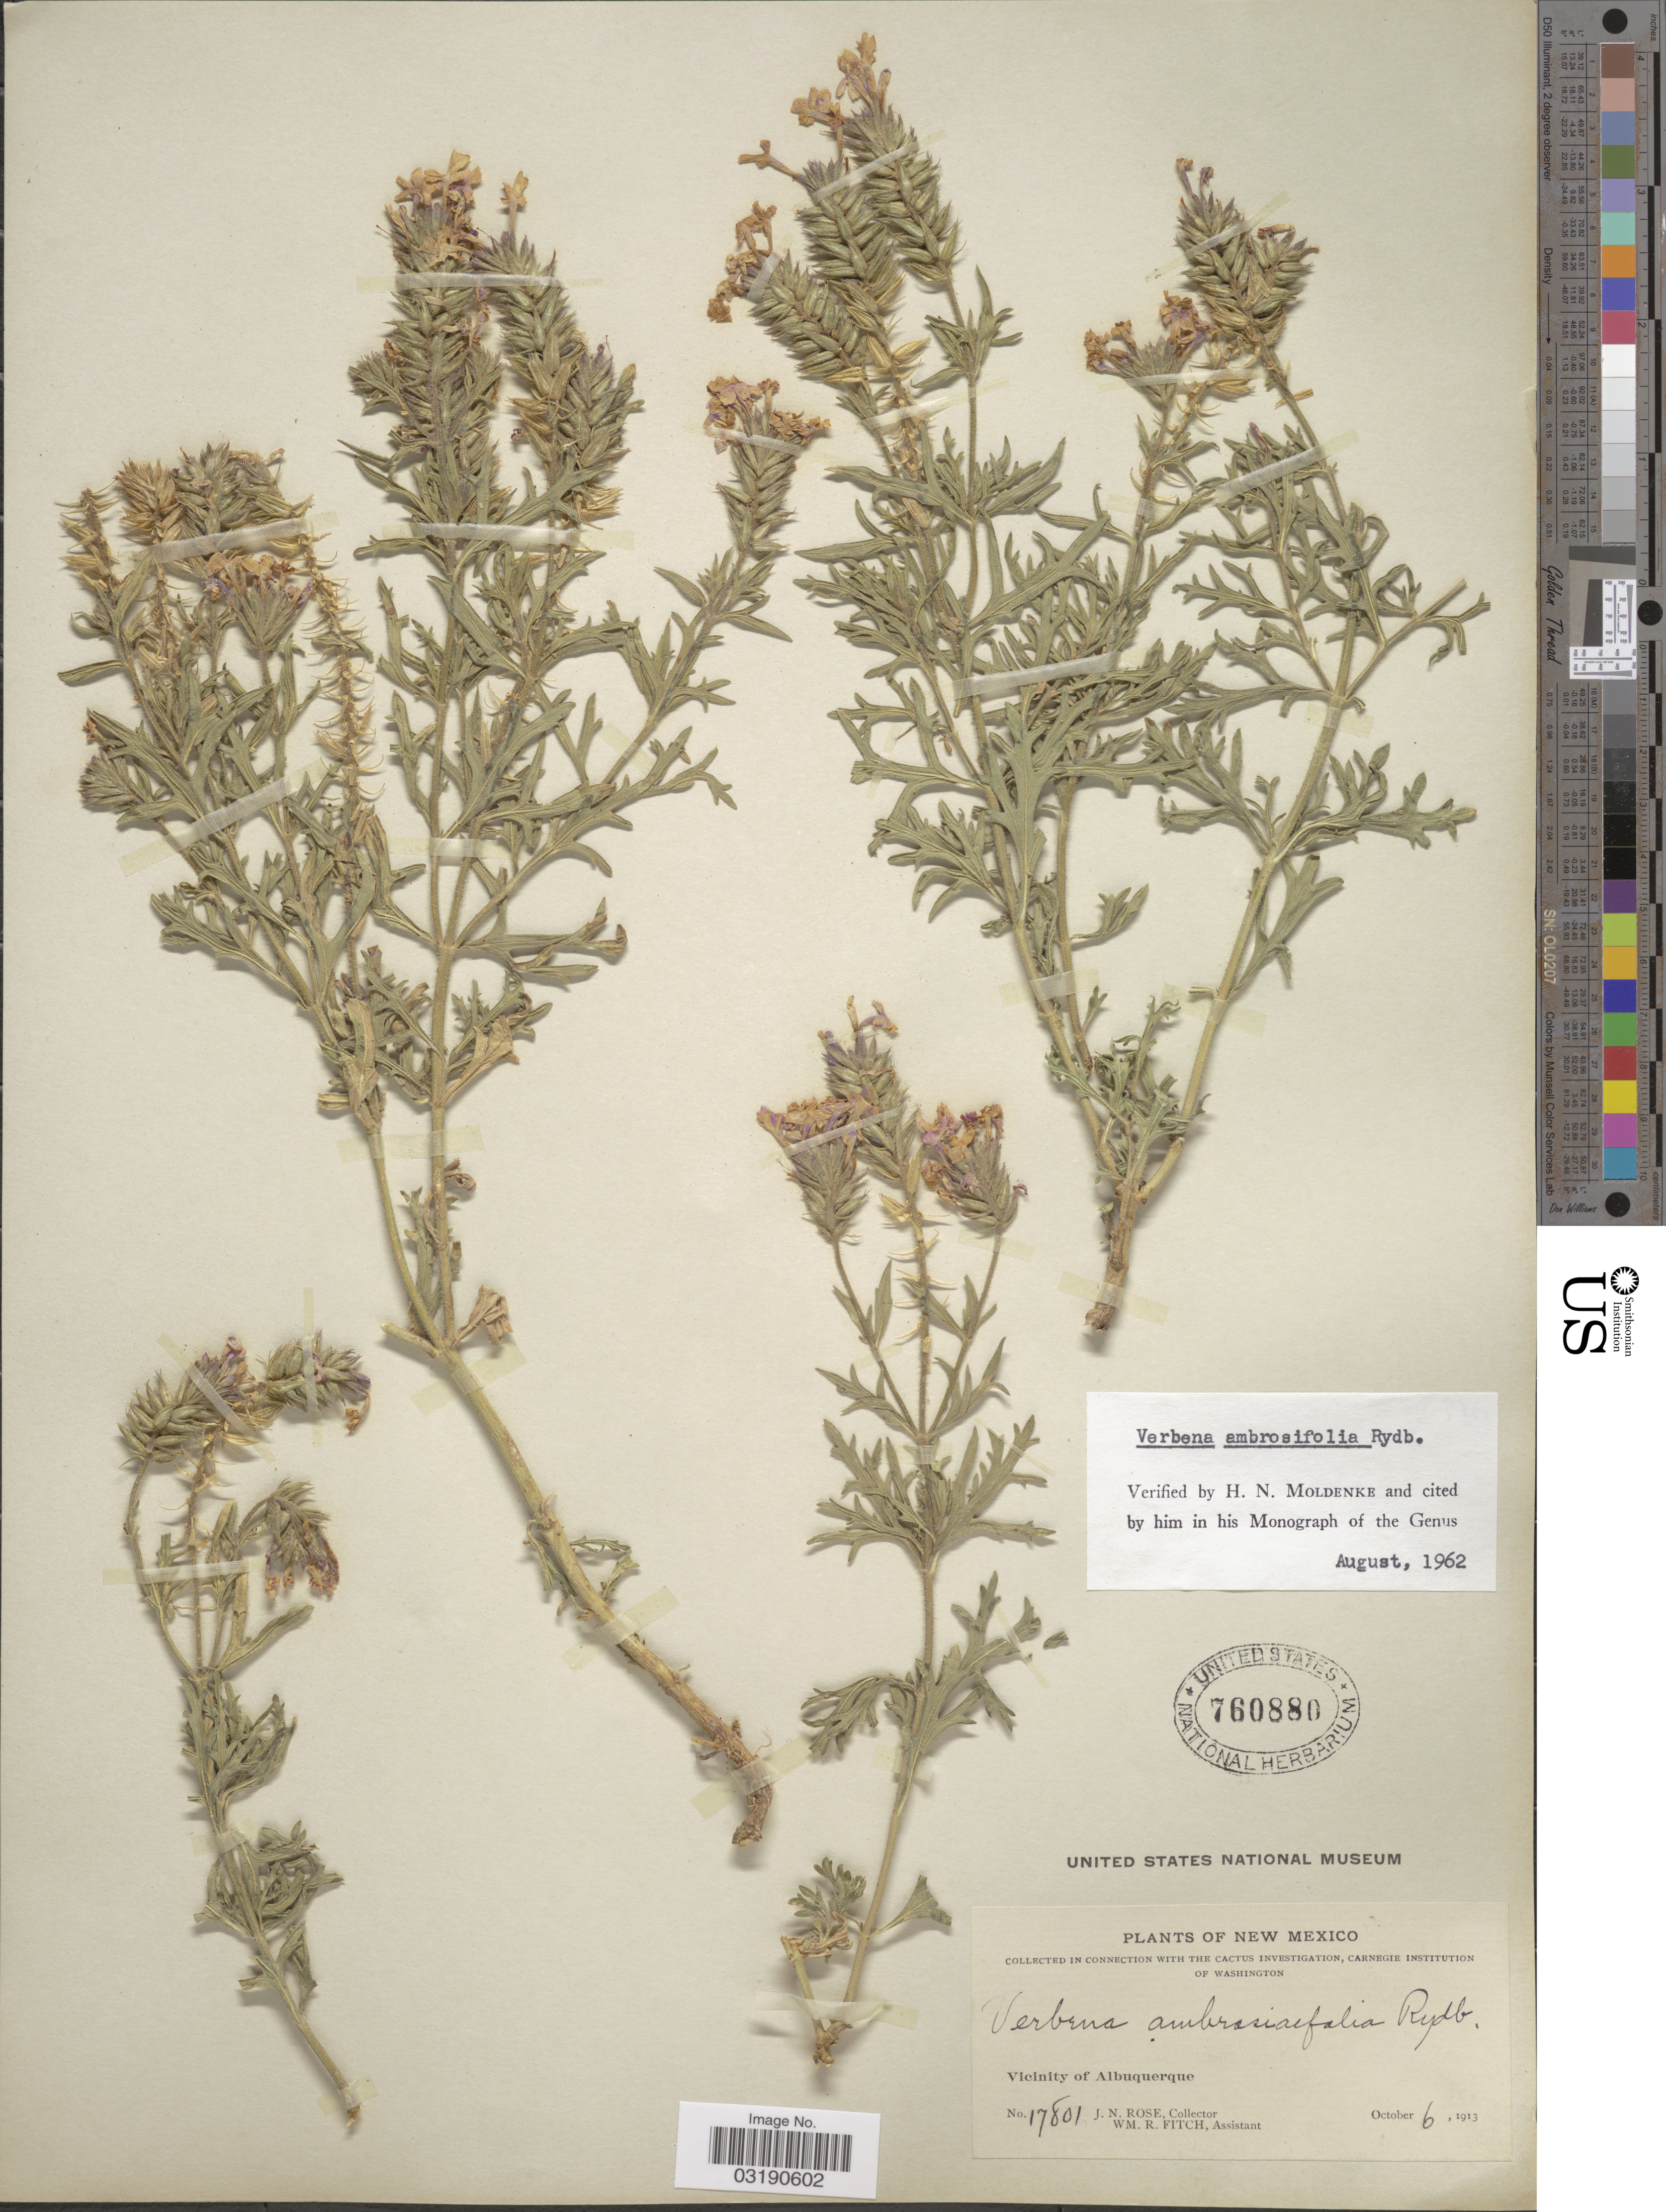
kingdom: Plantae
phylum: Tracheophyta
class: Magnoliopsida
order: Lamiales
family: Verbenaceae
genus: Verbena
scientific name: Verbena ambrosiifolia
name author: Rydb. ex Small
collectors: J. N. Rose & W. R. Fitch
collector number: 17801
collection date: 1913-10-06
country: United States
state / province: New Mexico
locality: Vicinity of Albuquerque.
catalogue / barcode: US 760880